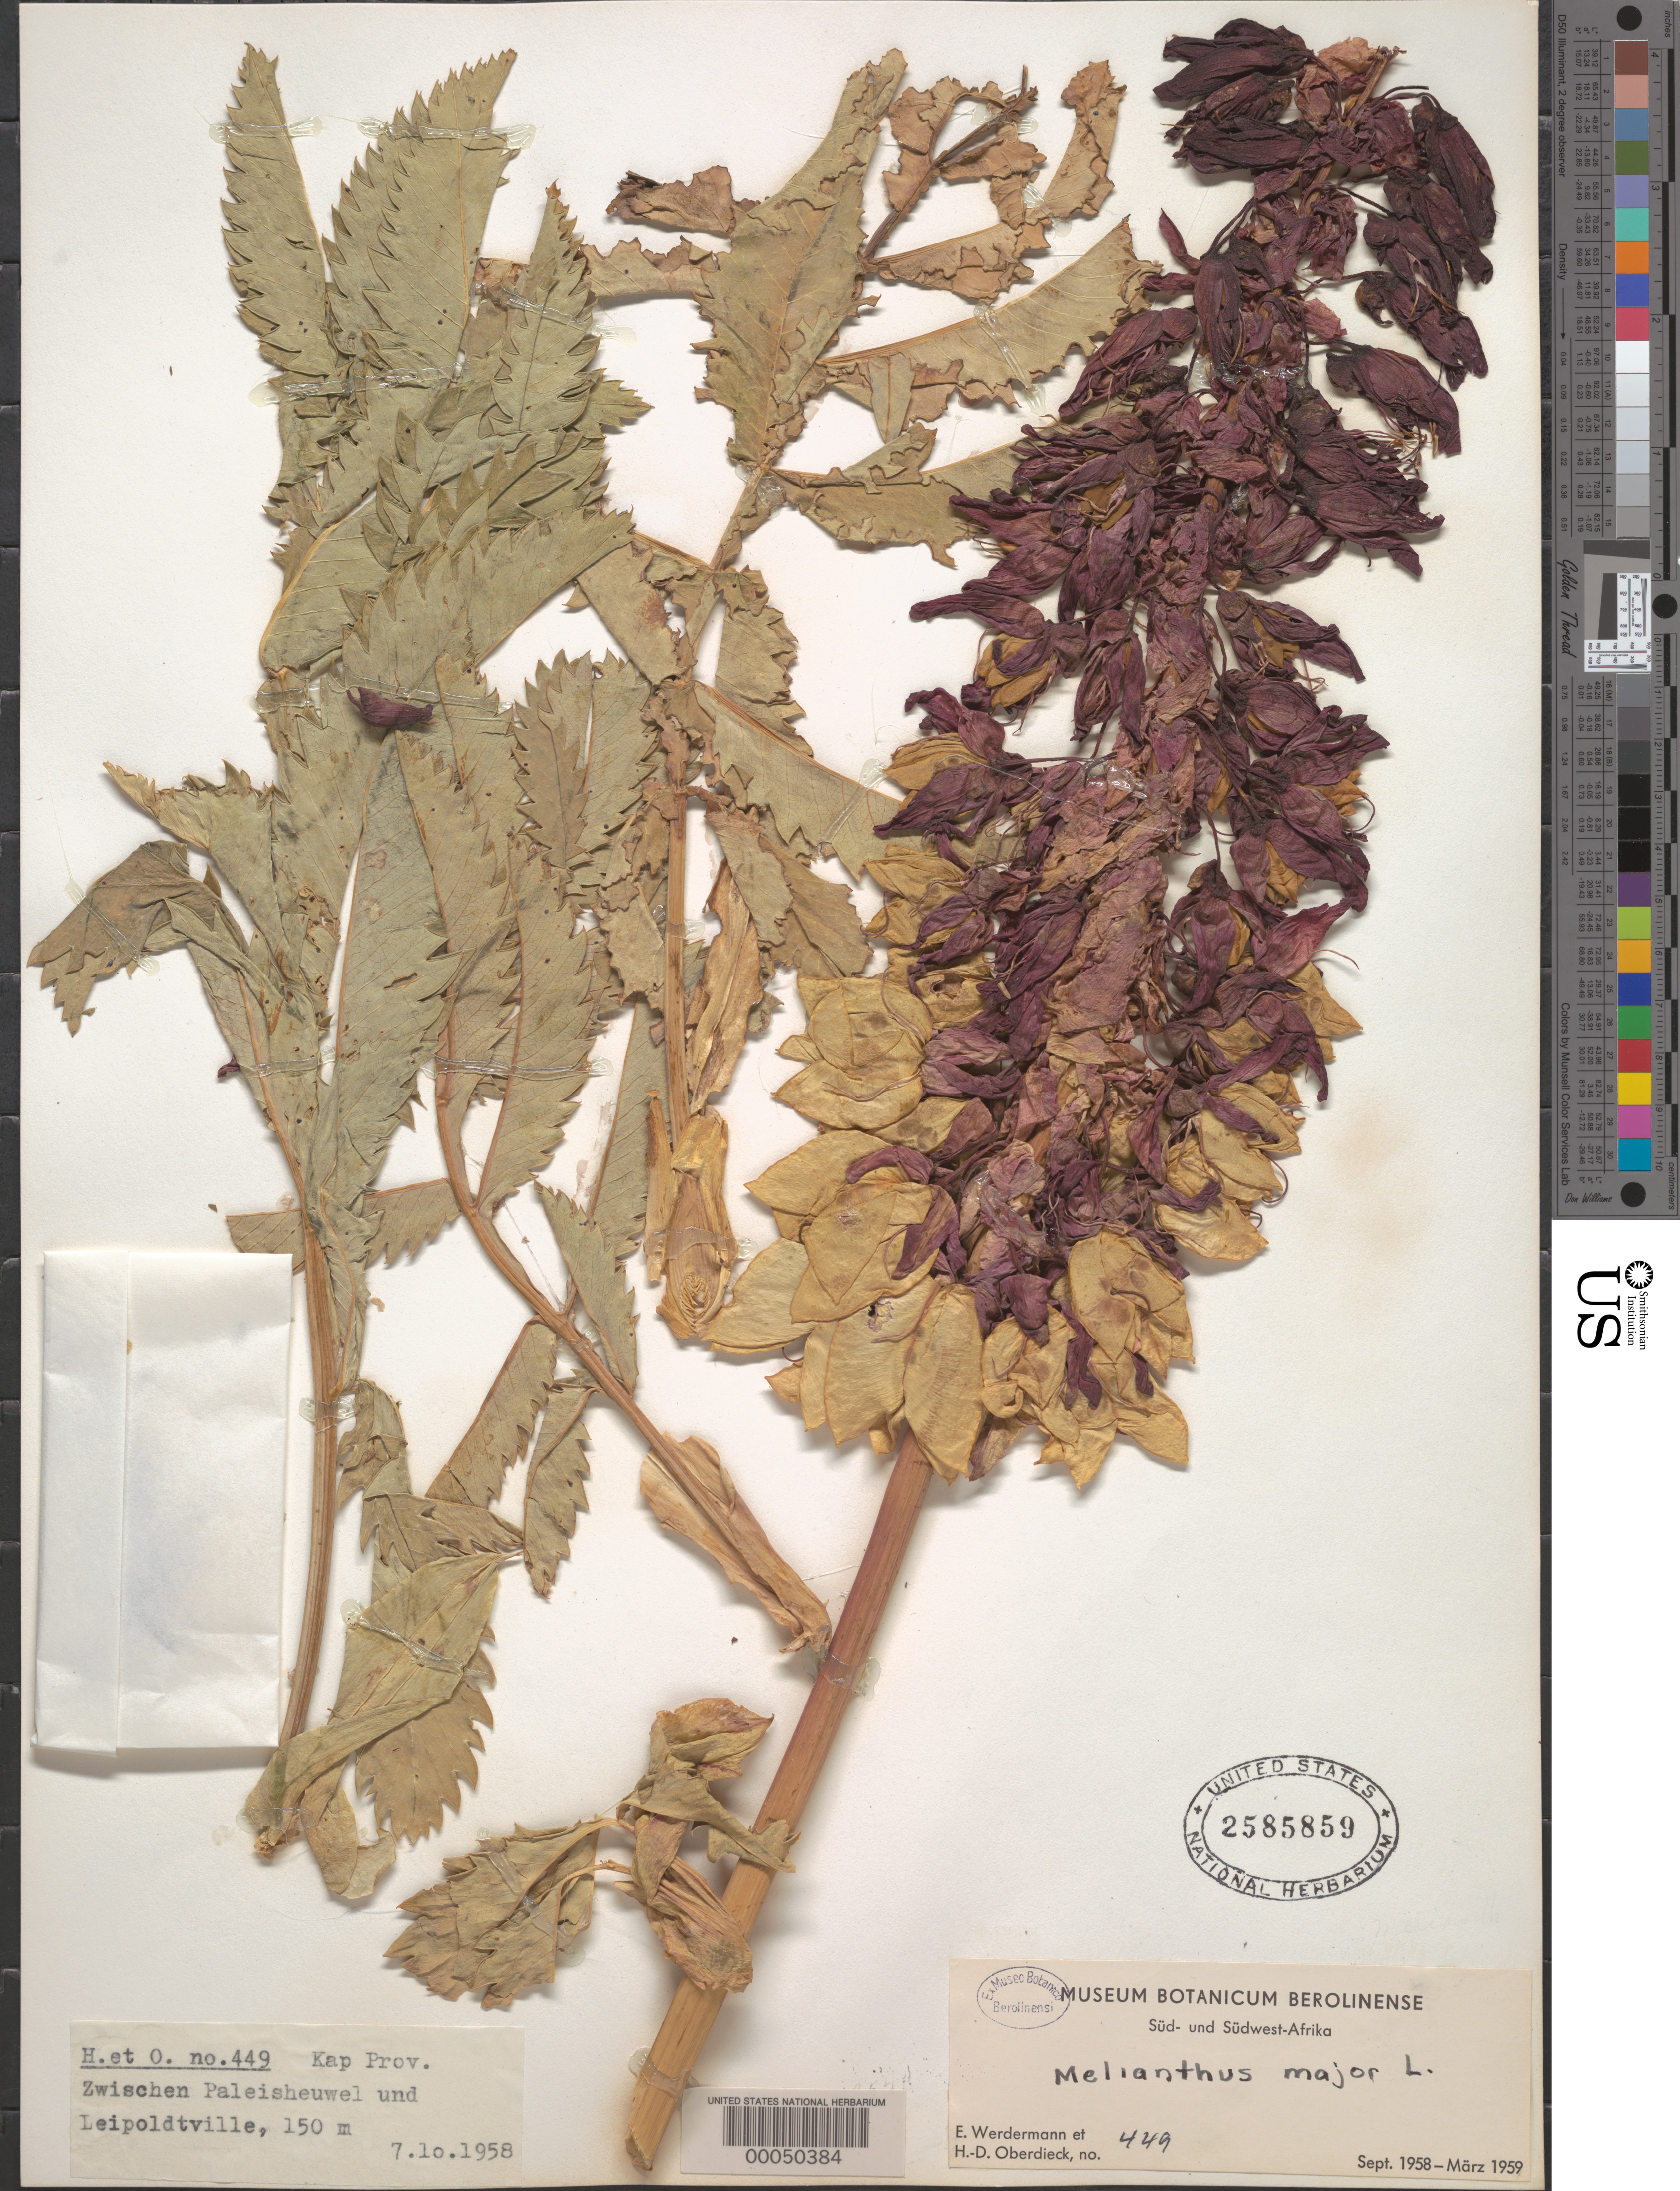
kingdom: Plantae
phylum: Tracheophyta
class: Magnoliopsida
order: Geraniales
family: Melianthaceae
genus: Melianthus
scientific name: Melianthus major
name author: L.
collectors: E. Werdermann & H. Oberdieck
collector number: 449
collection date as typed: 07 Oct 1958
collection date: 1958-10-07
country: South Africa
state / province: Western Cape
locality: Zwischen paleisheuwel, leipoldtville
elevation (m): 150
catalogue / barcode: US 2585859